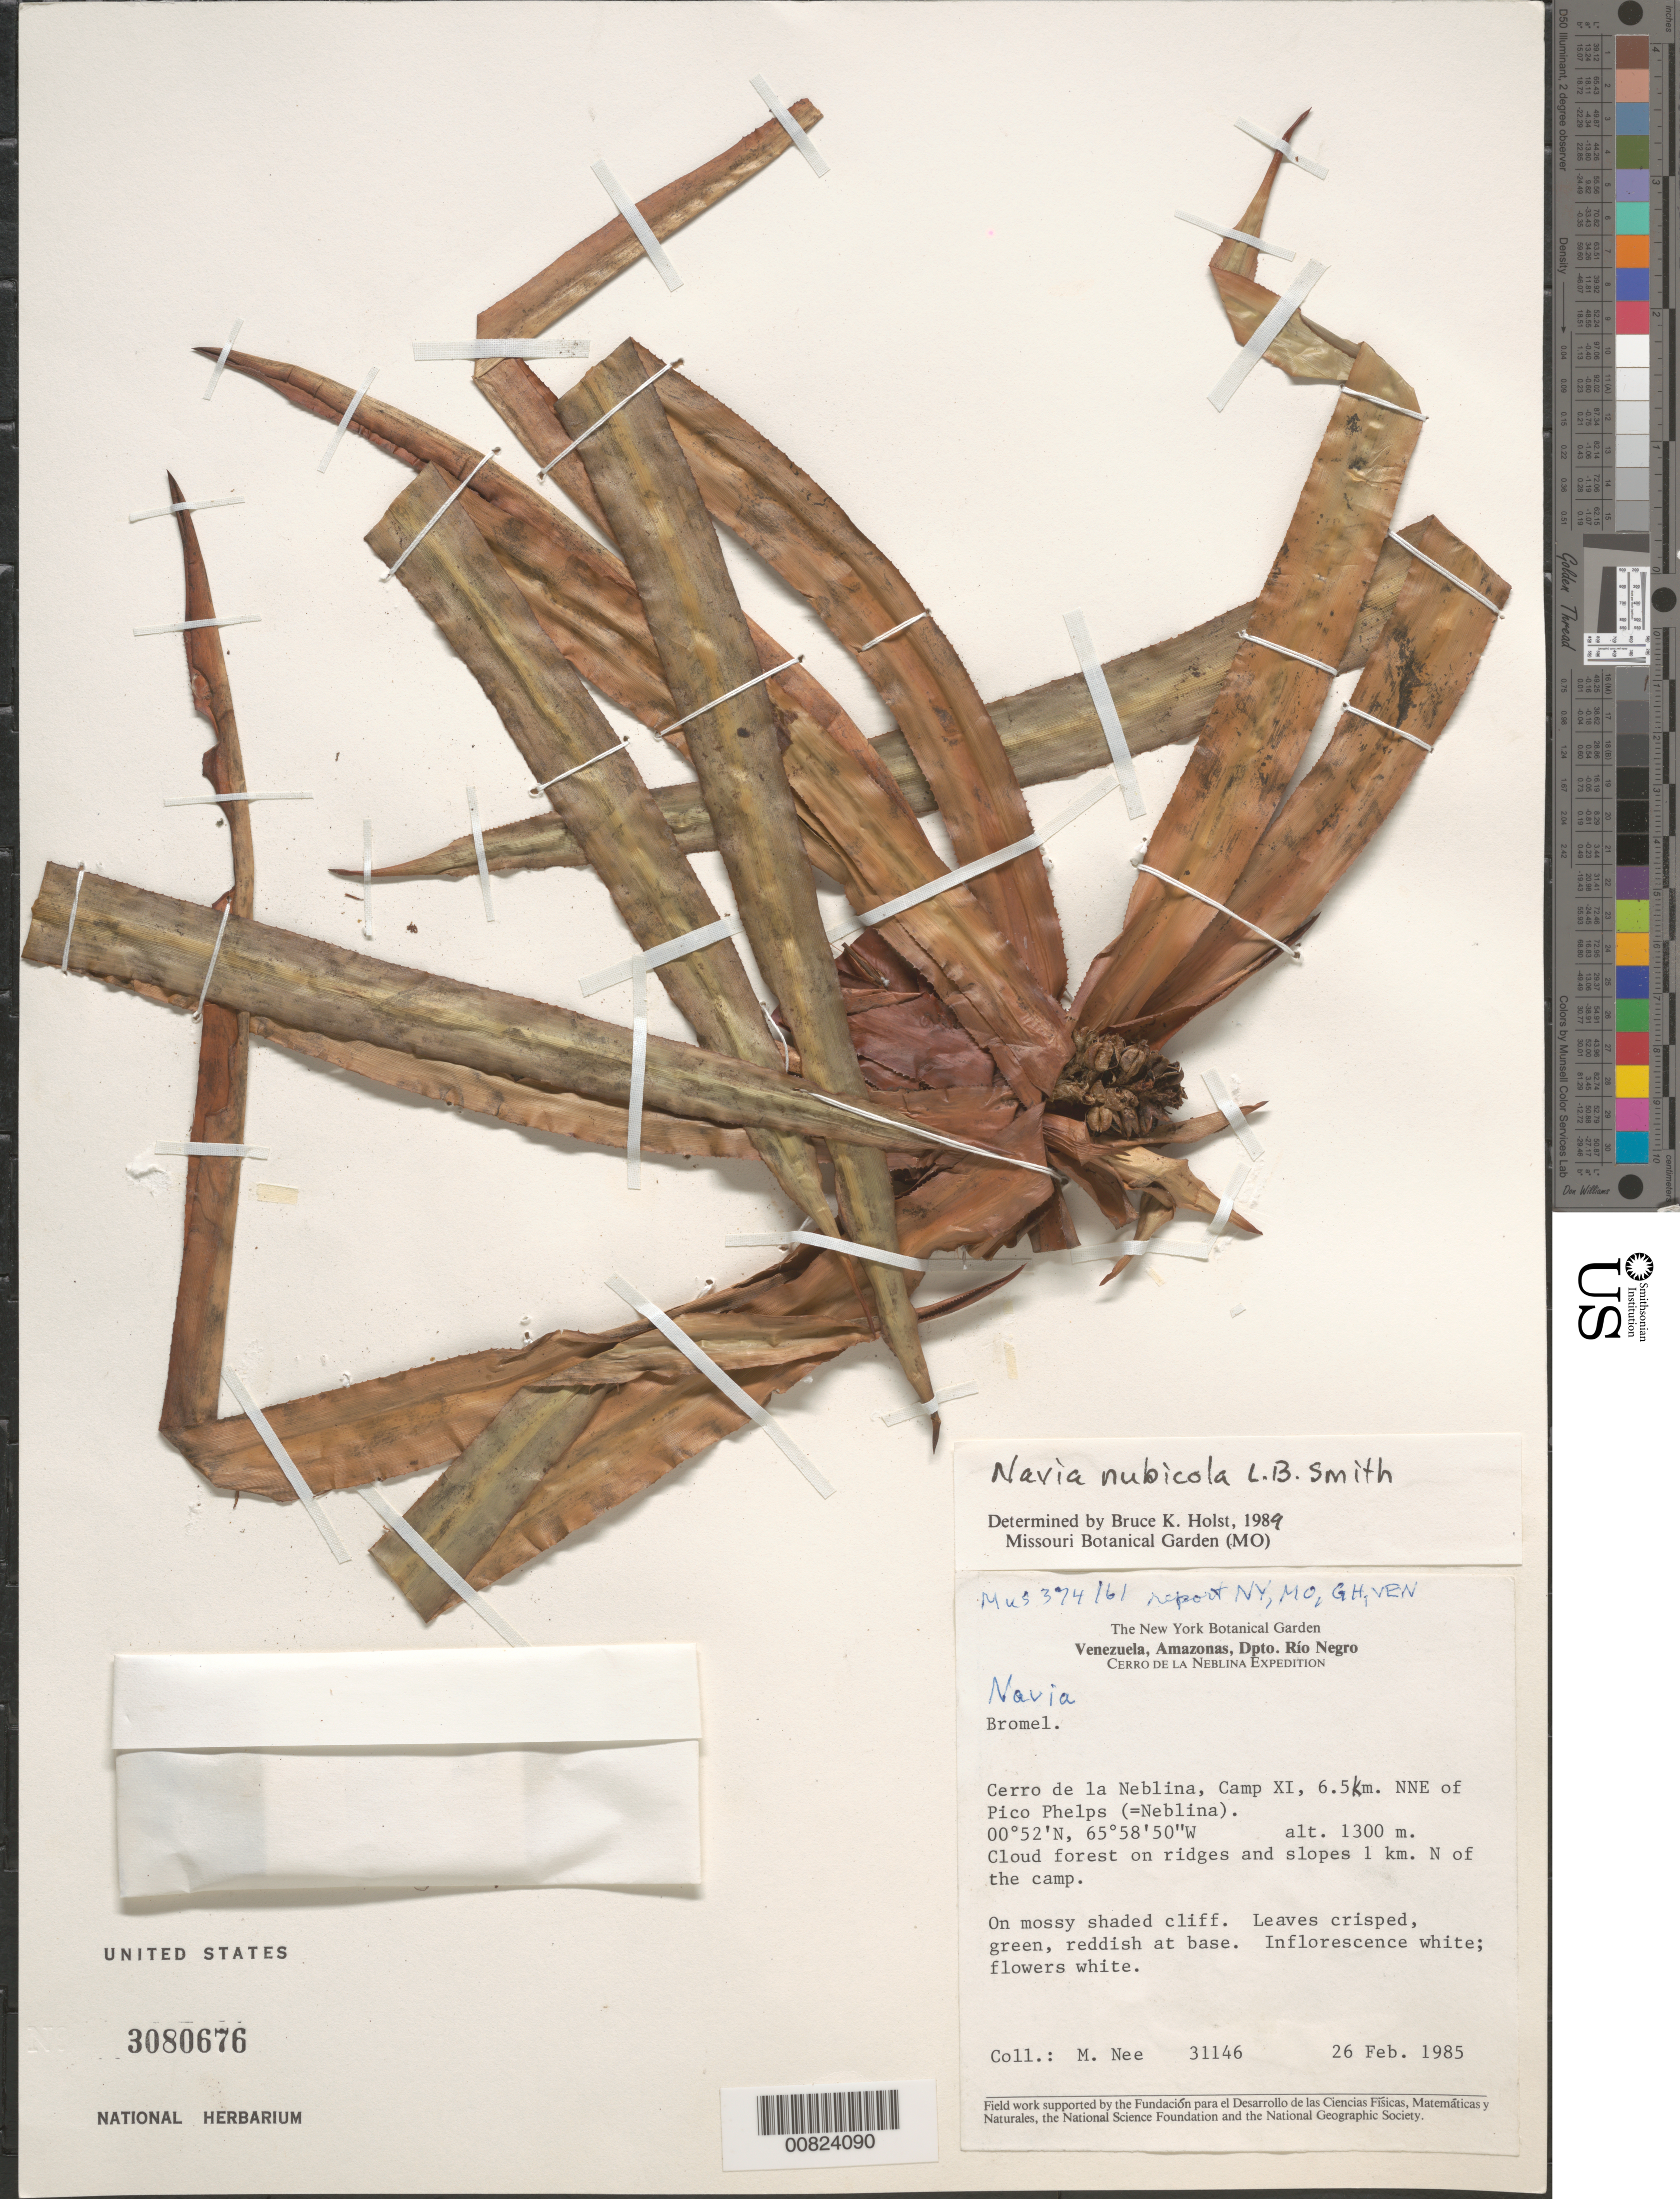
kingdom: Plantae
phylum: Tracheophyta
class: Liliopsida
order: Poales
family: Bromeliaceae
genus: Navia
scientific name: Navia nubicola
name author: L.B. Sm.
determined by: Holst, Bruce K.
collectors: M. Nee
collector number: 31146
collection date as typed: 26-Feb-85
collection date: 1985-02-26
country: Venezuela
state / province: Amazonas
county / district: Río Negro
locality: Cerro de la Neblina, Camp XI, 6.2 km NNE of Pico Phelps (=Neblina)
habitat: Cloud forest on ridges and slopes; on mossy shaded cliff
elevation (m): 1300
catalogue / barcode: US 3080676